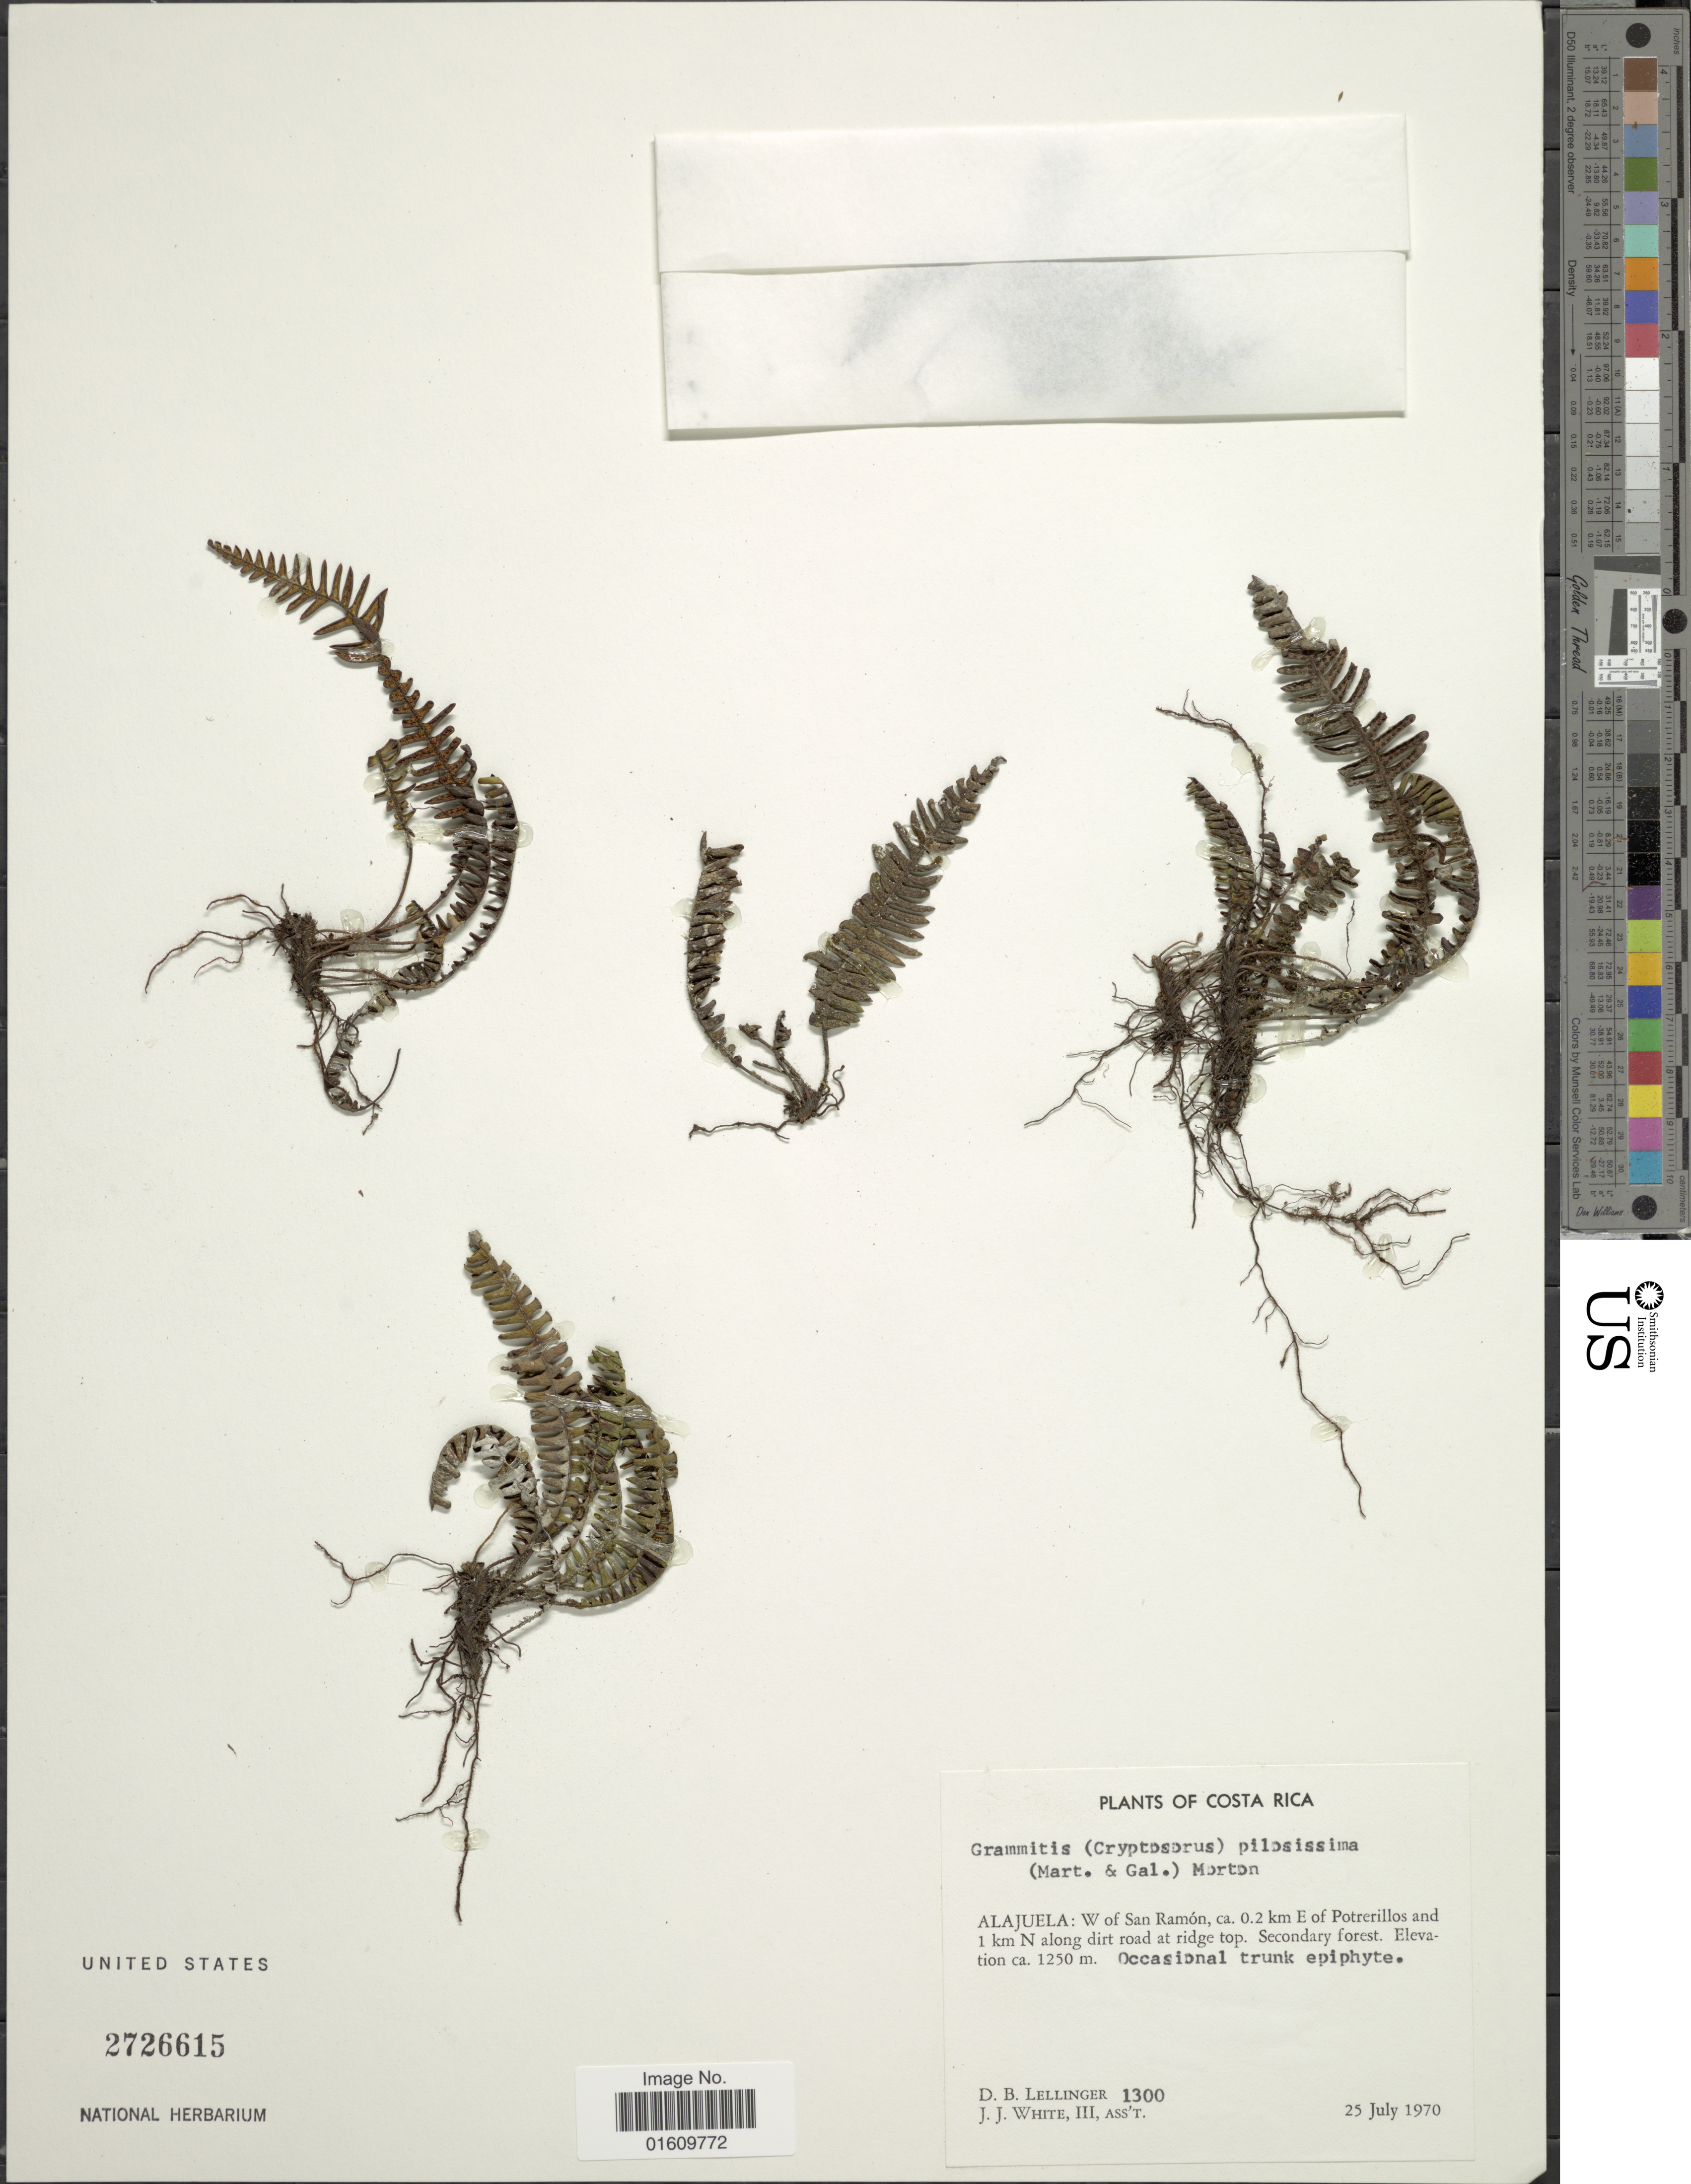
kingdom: Plantae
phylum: Tracheophyta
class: Polypodiopsida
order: Polypodiales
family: Polypodiaceae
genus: Melpomene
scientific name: Melpomene xiphopteroides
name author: (Liebm.) A.R. Sm. & R.C. Moran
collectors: D. B. Lellinger & J. J. White III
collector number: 1300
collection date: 1970-07-25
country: Costa Rica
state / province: Alajuela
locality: W of San Ramon, ca 0.2 km E of Potrerollos and 1 km N along dirt road at ridge top.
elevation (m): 1250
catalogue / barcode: US 2726615